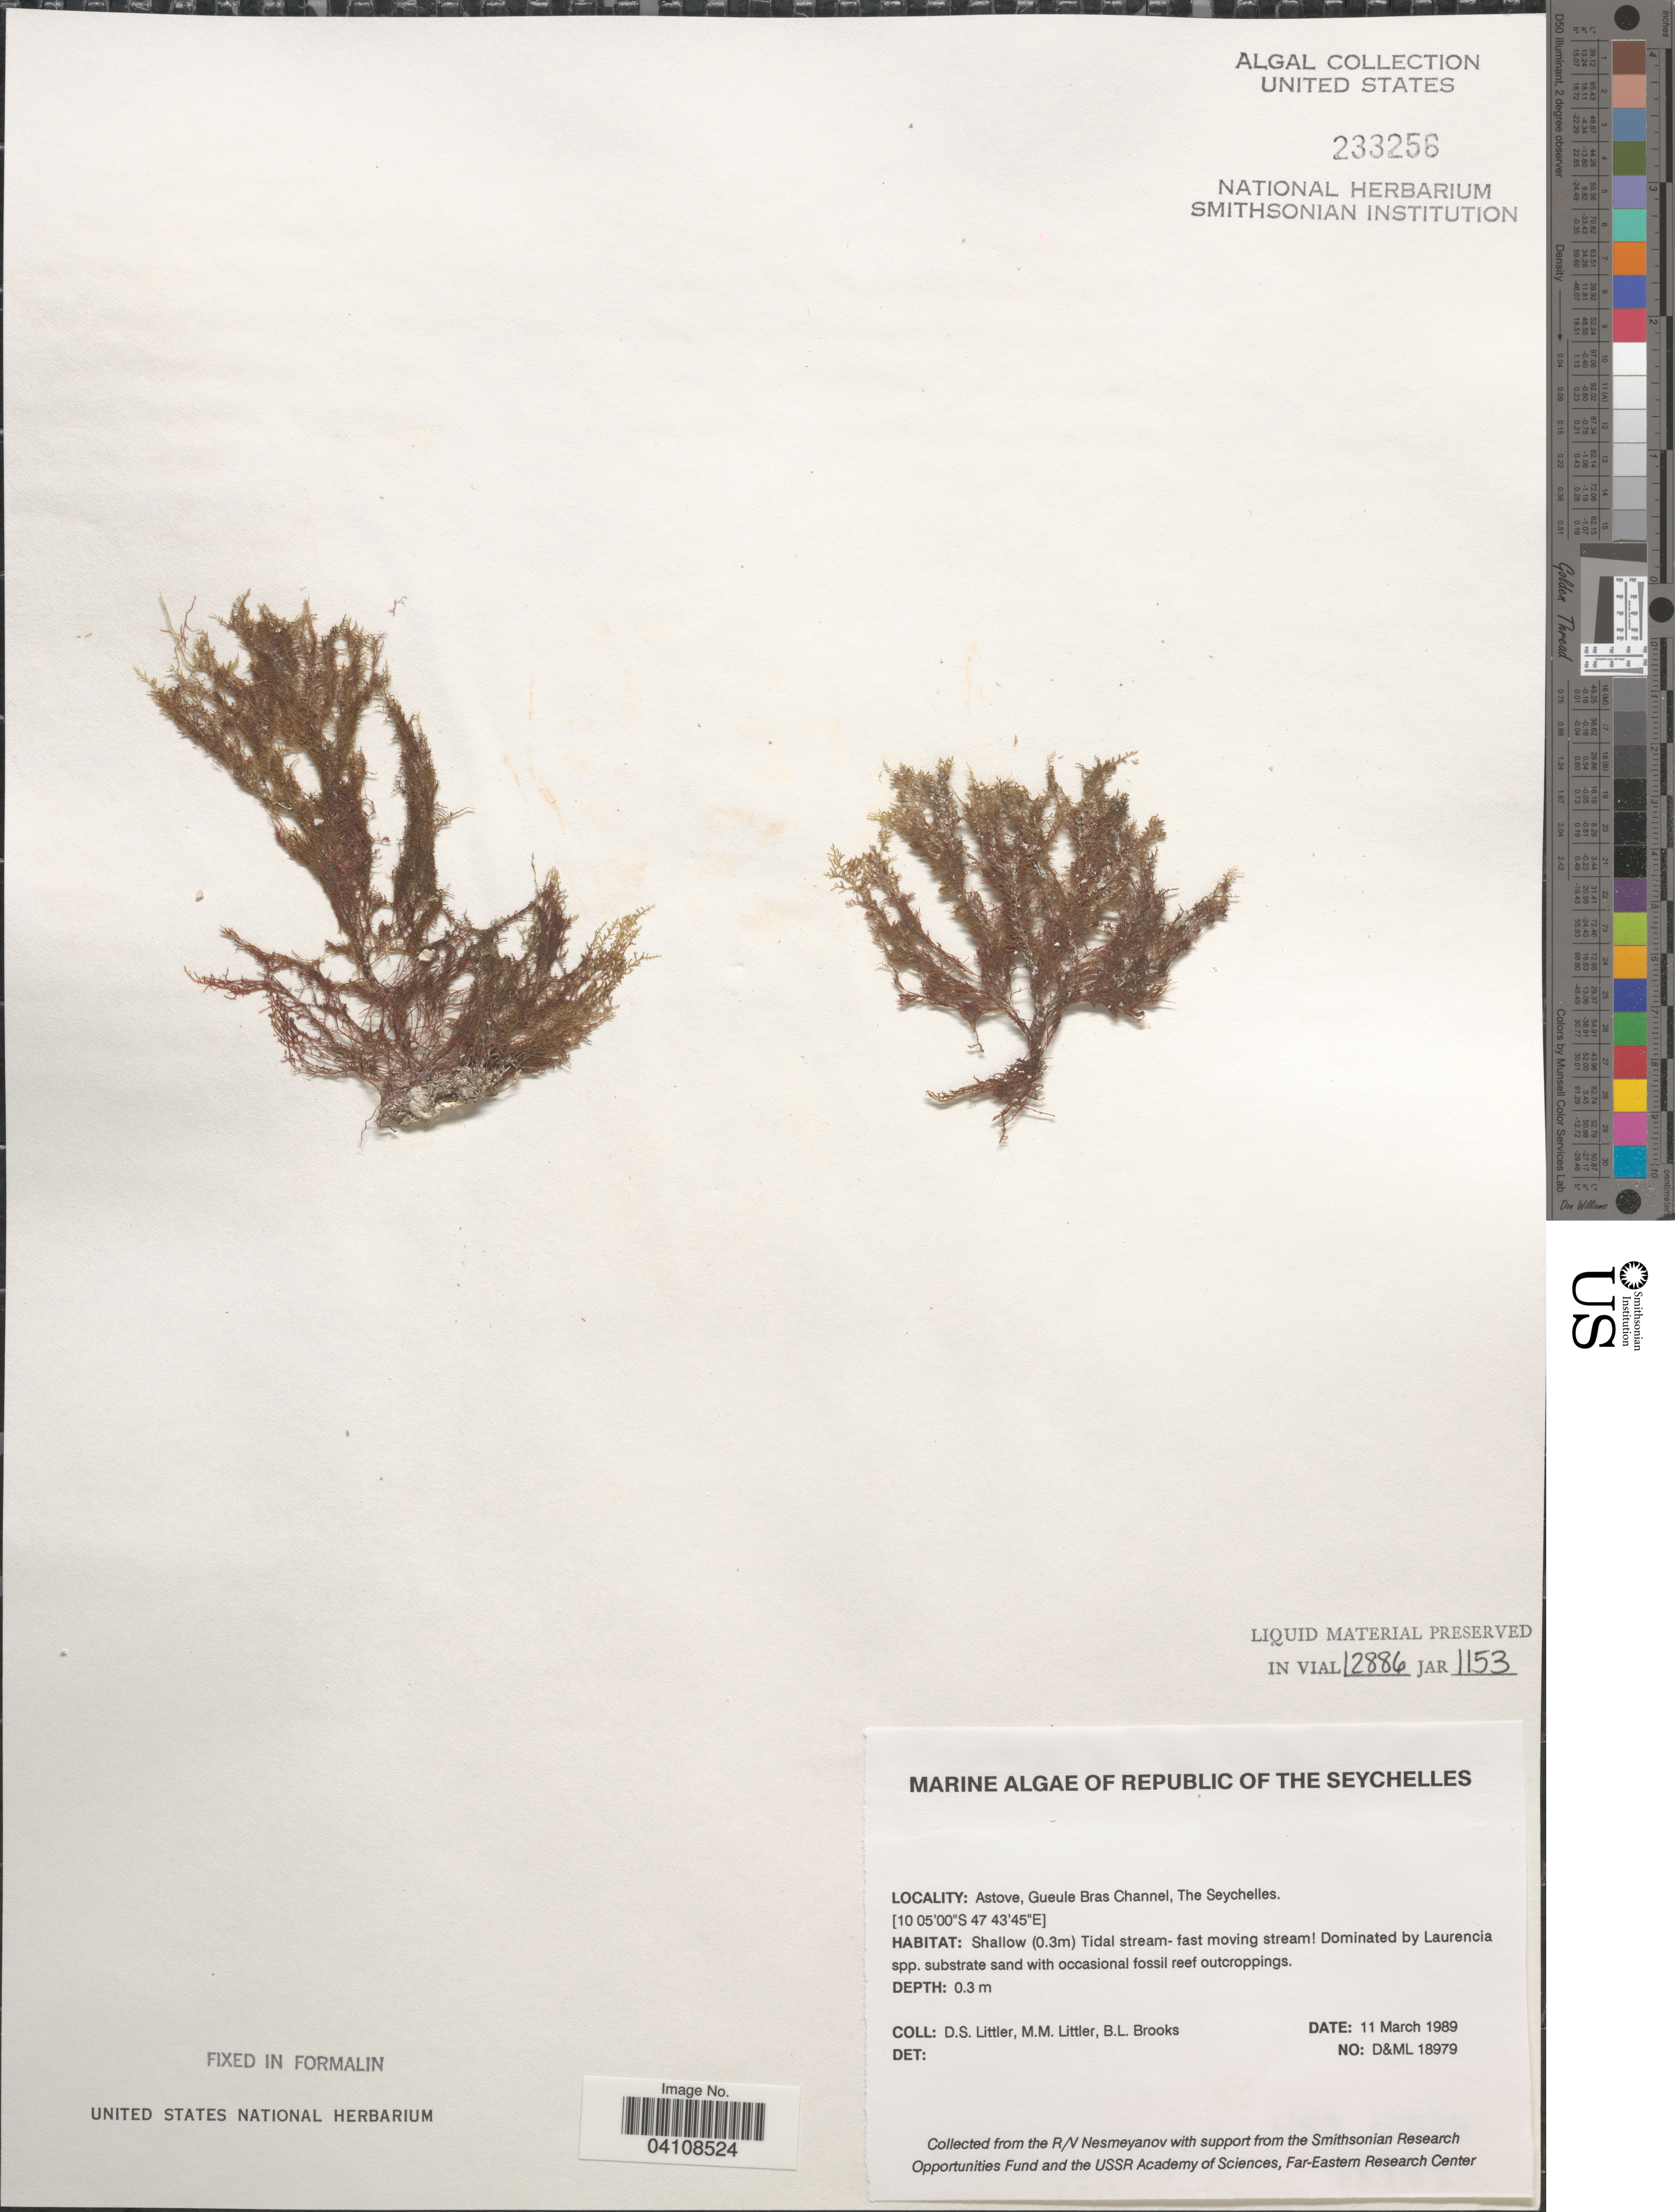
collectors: D. S. Littler & B. Brooks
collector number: D&ML18979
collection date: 1989-03-11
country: Seychelles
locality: Republic of The Seychelles. Astove, Gueule Bras Channel.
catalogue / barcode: US 233256